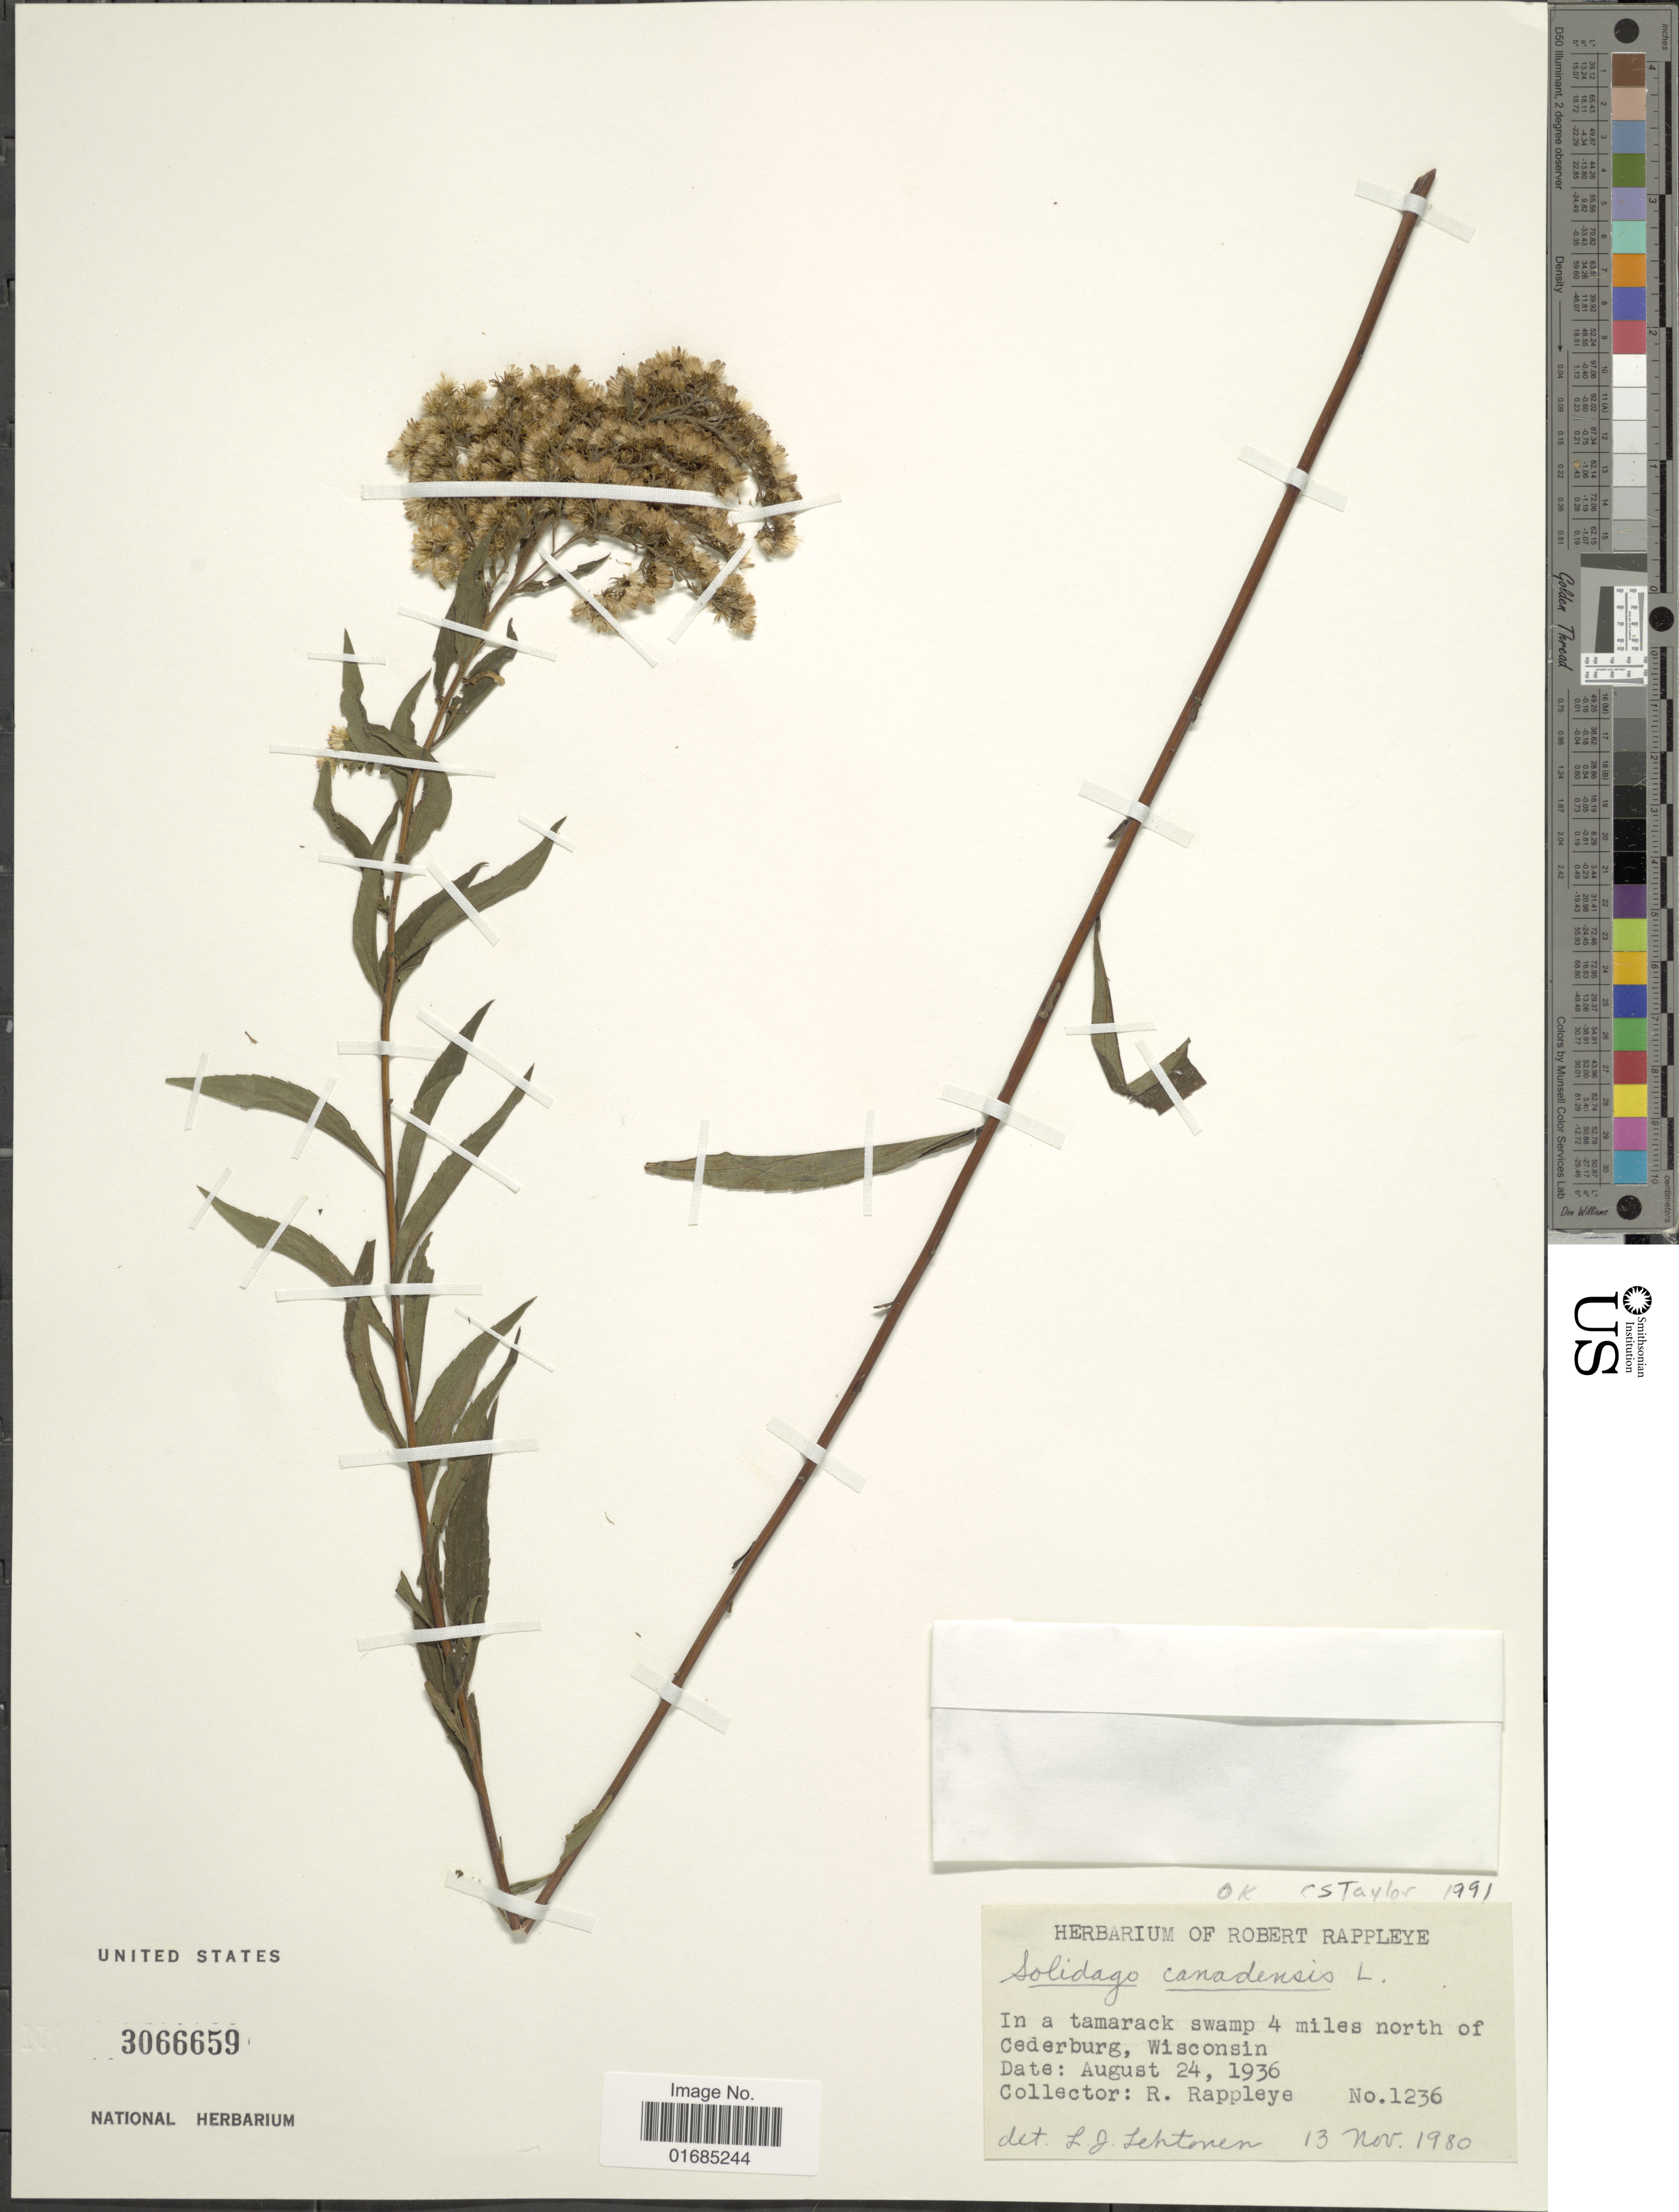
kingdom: Plantae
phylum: Tracheophyta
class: Magnoliopsida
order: Asterales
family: Asteraceae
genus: Solidago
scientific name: Solidago canadensis var. canadensis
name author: L.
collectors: R. Rappleye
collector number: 1236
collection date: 1936-08-24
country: United States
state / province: Wisconsin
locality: In a tamarack swamp 4 miles north of Cederburg, Wisconsin.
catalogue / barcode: US 3066659